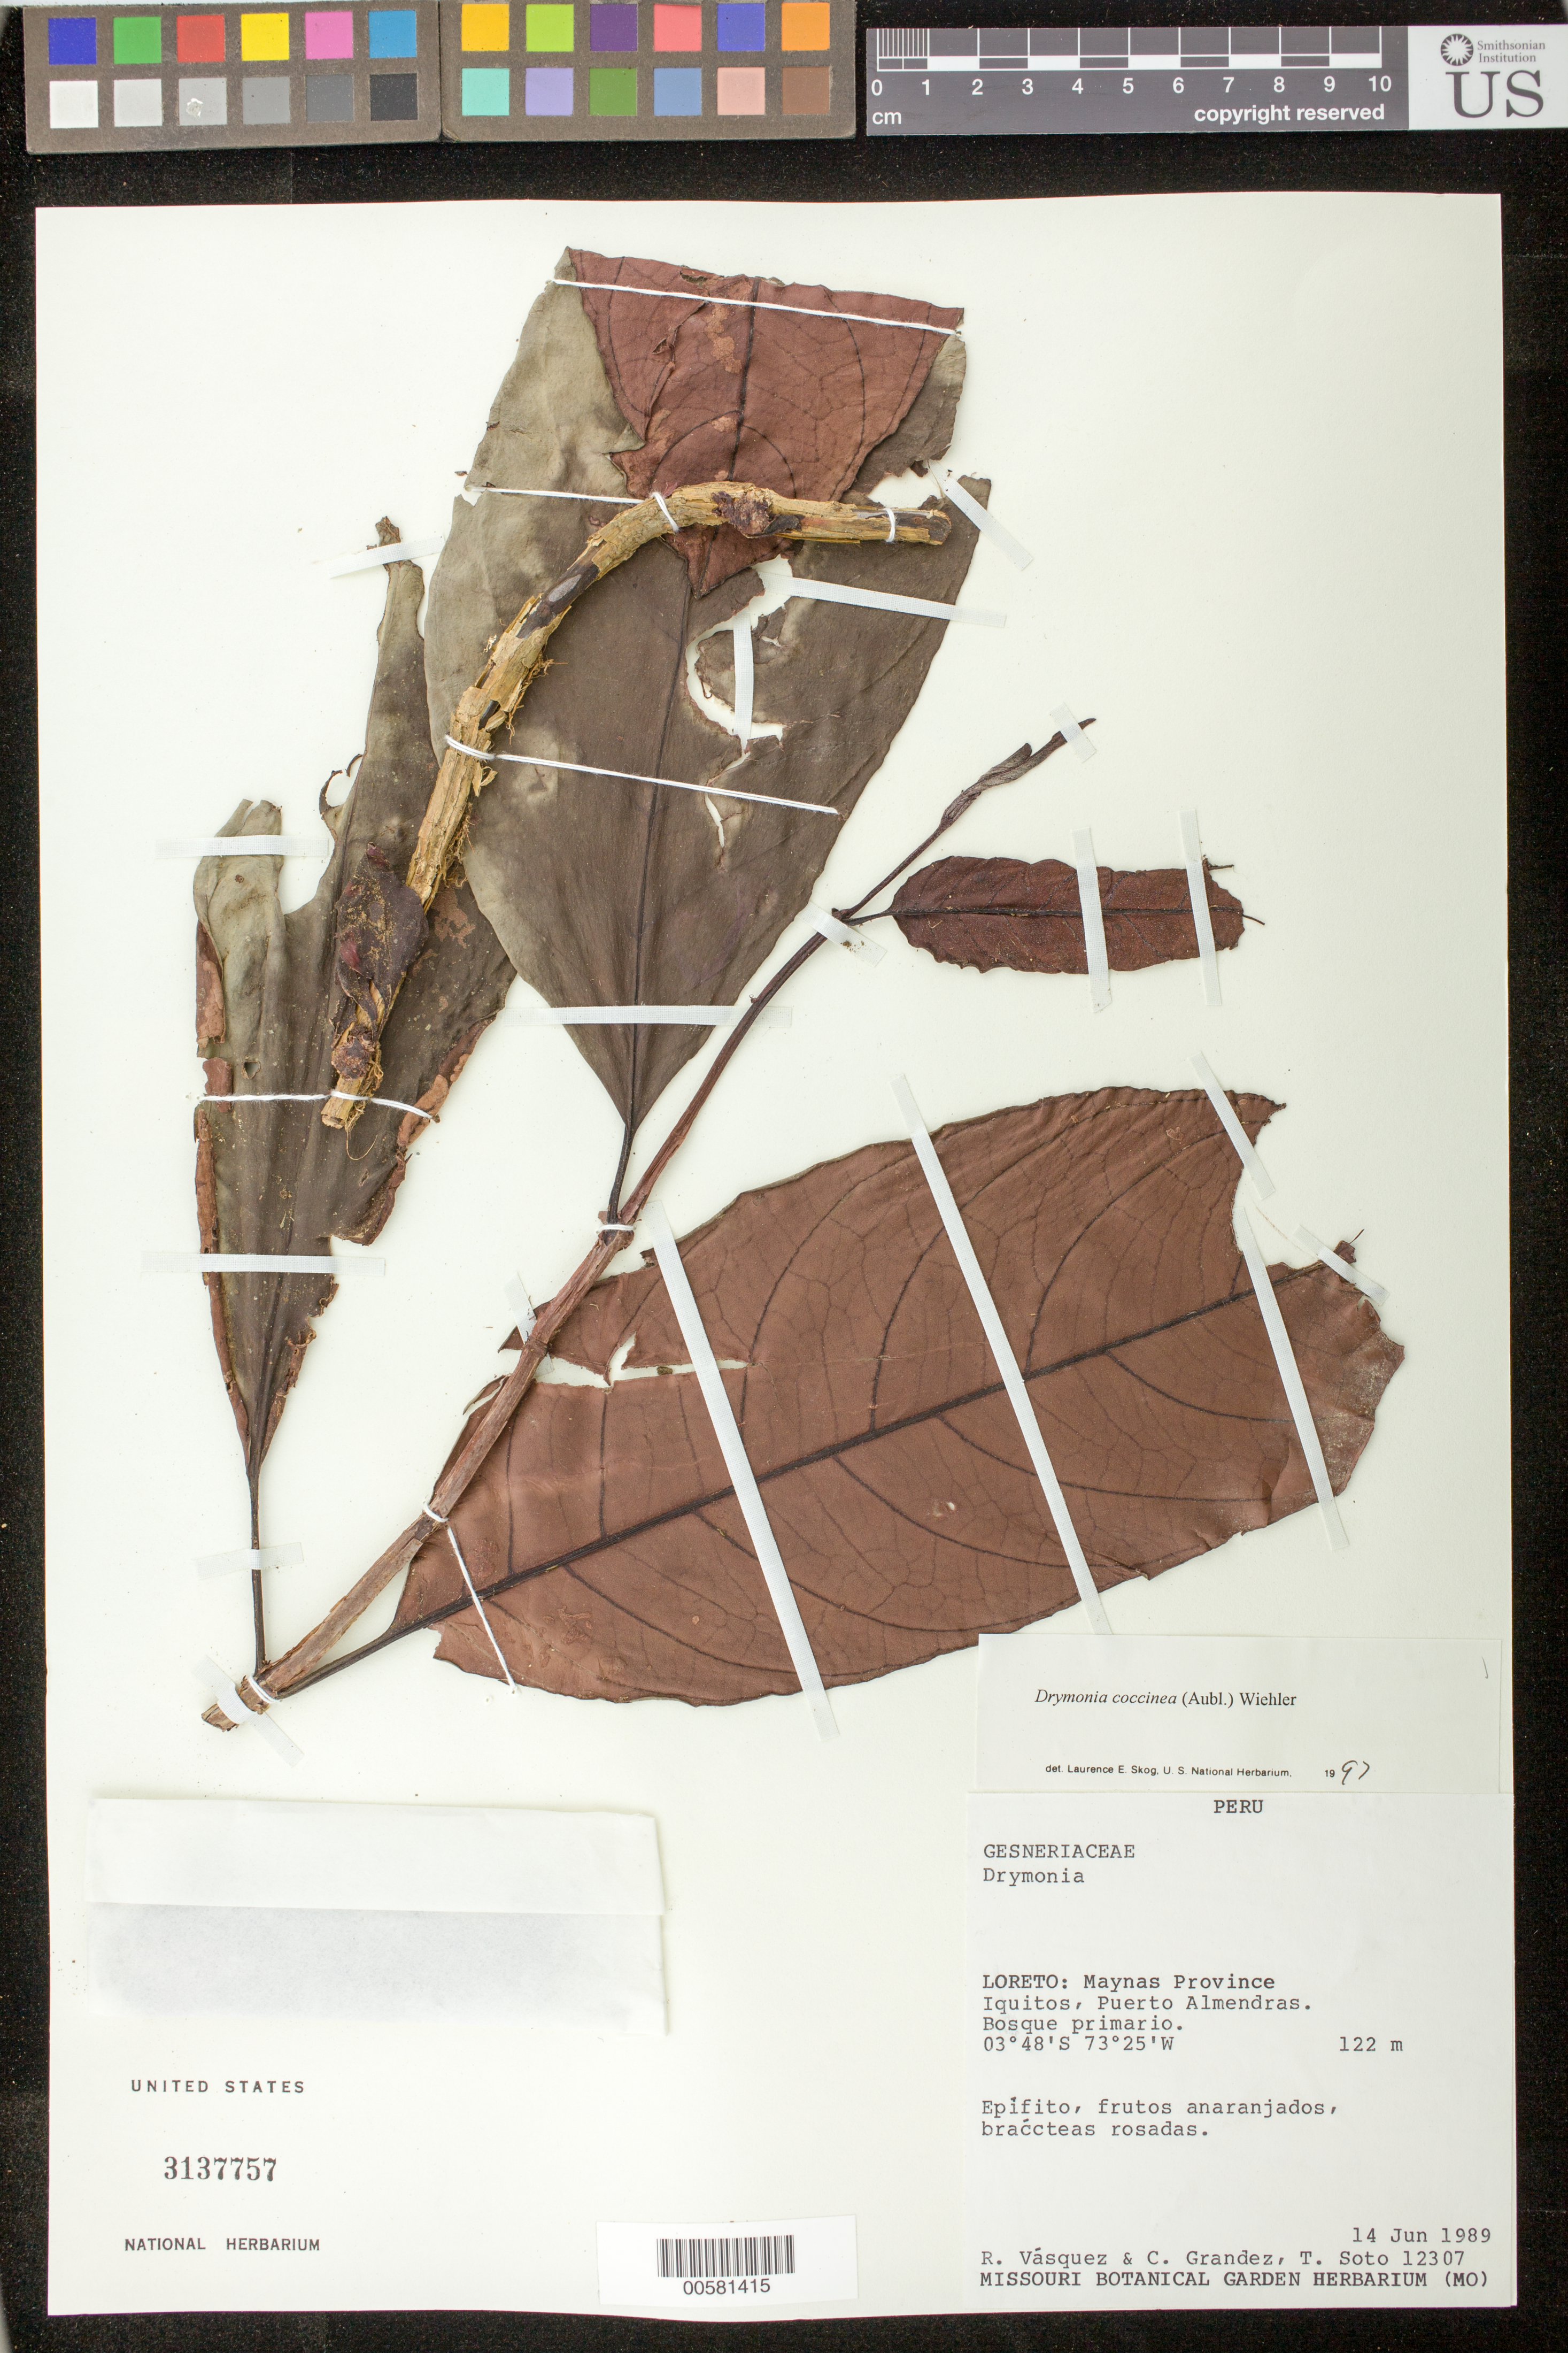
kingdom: Plantae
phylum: Tracheophyta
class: Magnoliopsida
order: Lamiales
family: Gesneriaceae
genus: Drymonia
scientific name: Drymonia coccinea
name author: (Aubl.) Wiehler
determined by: Skog, Laurence E.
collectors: R. Vásquez, N. Jaramillo, C. Grández & T. Soto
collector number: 12307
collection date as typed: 14 Jun 1989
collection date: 1989-06-14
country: Peru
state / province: Loreto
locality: Prov. Maynas; Iquitos, Puerto Almendras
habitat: Bosque primario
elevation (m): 122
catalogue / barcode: US 3137757